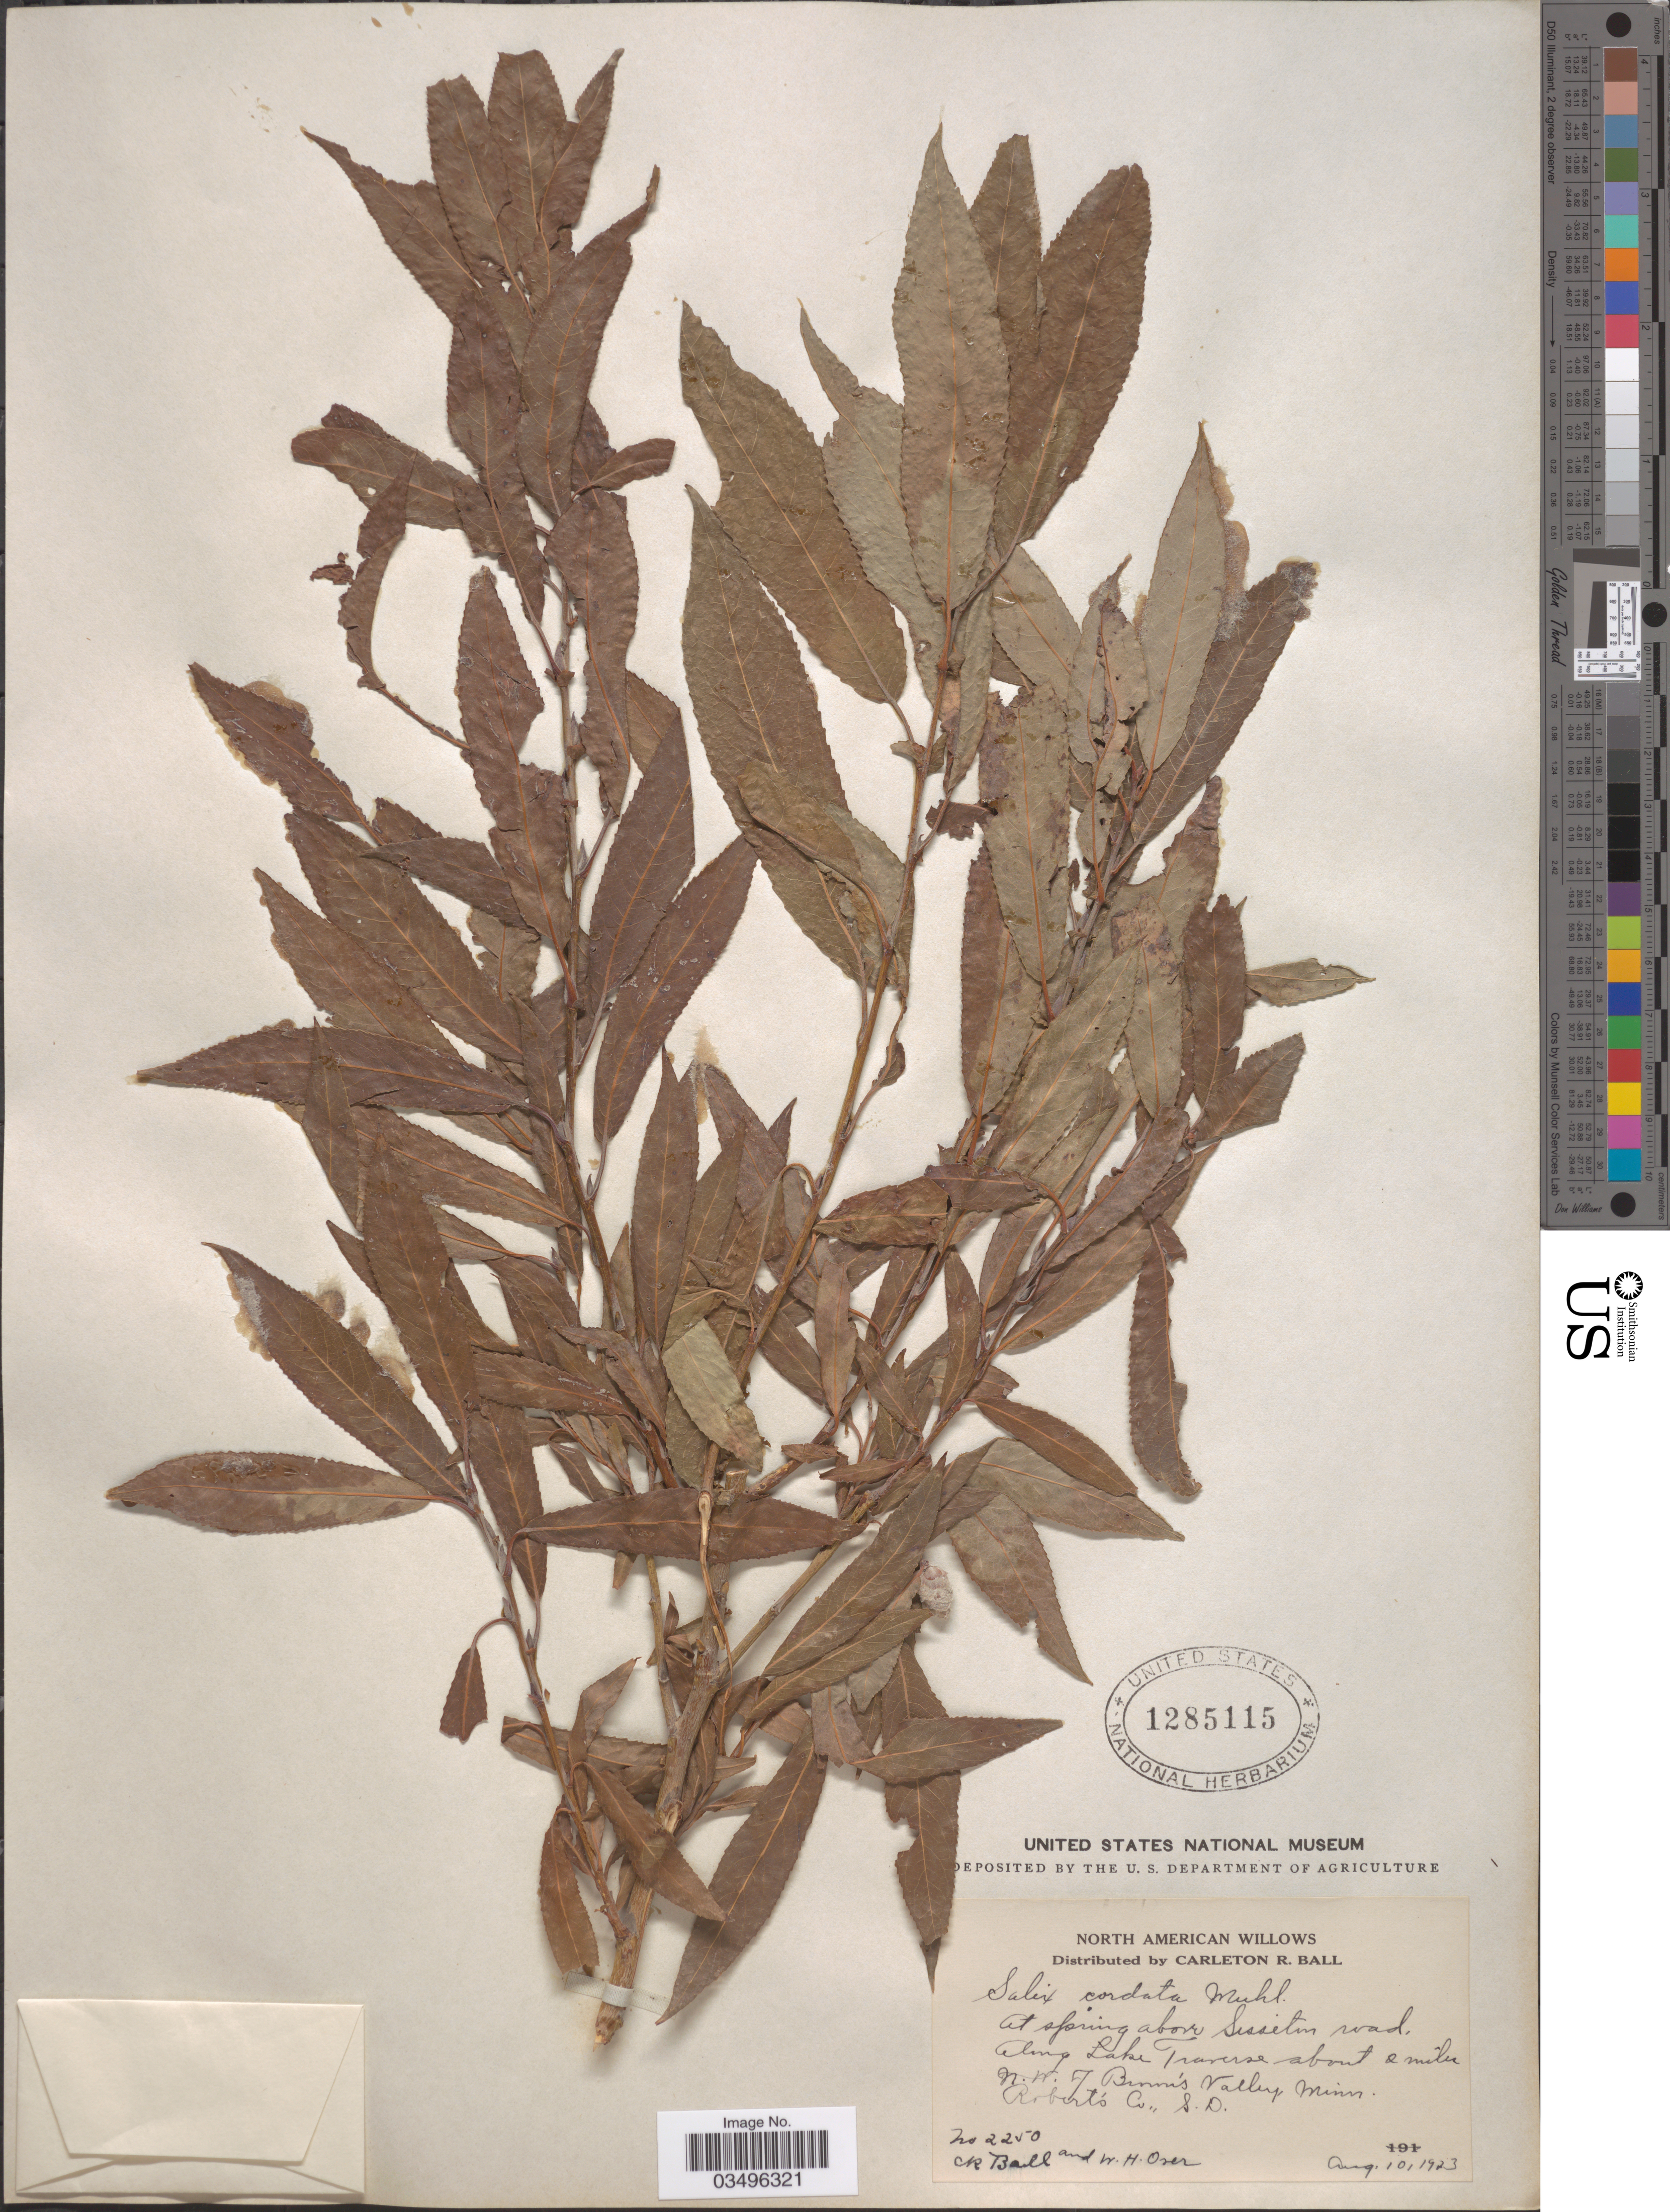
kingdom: Plantae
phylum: Tracheophyta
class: Magnoliopsida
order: Malpighiales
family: Salicaceae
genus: Salix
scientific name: Salix cordata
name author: Michx.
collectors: C. R. Ball & W. Over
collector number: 2250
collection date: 1923-08-10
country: United States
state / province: South Dakota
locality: At spring above Sisseton road. Along Lake Traverse about 2 miles N. W. of Brown's Valley Minn. Robert's Co.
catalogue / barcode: US 1285115